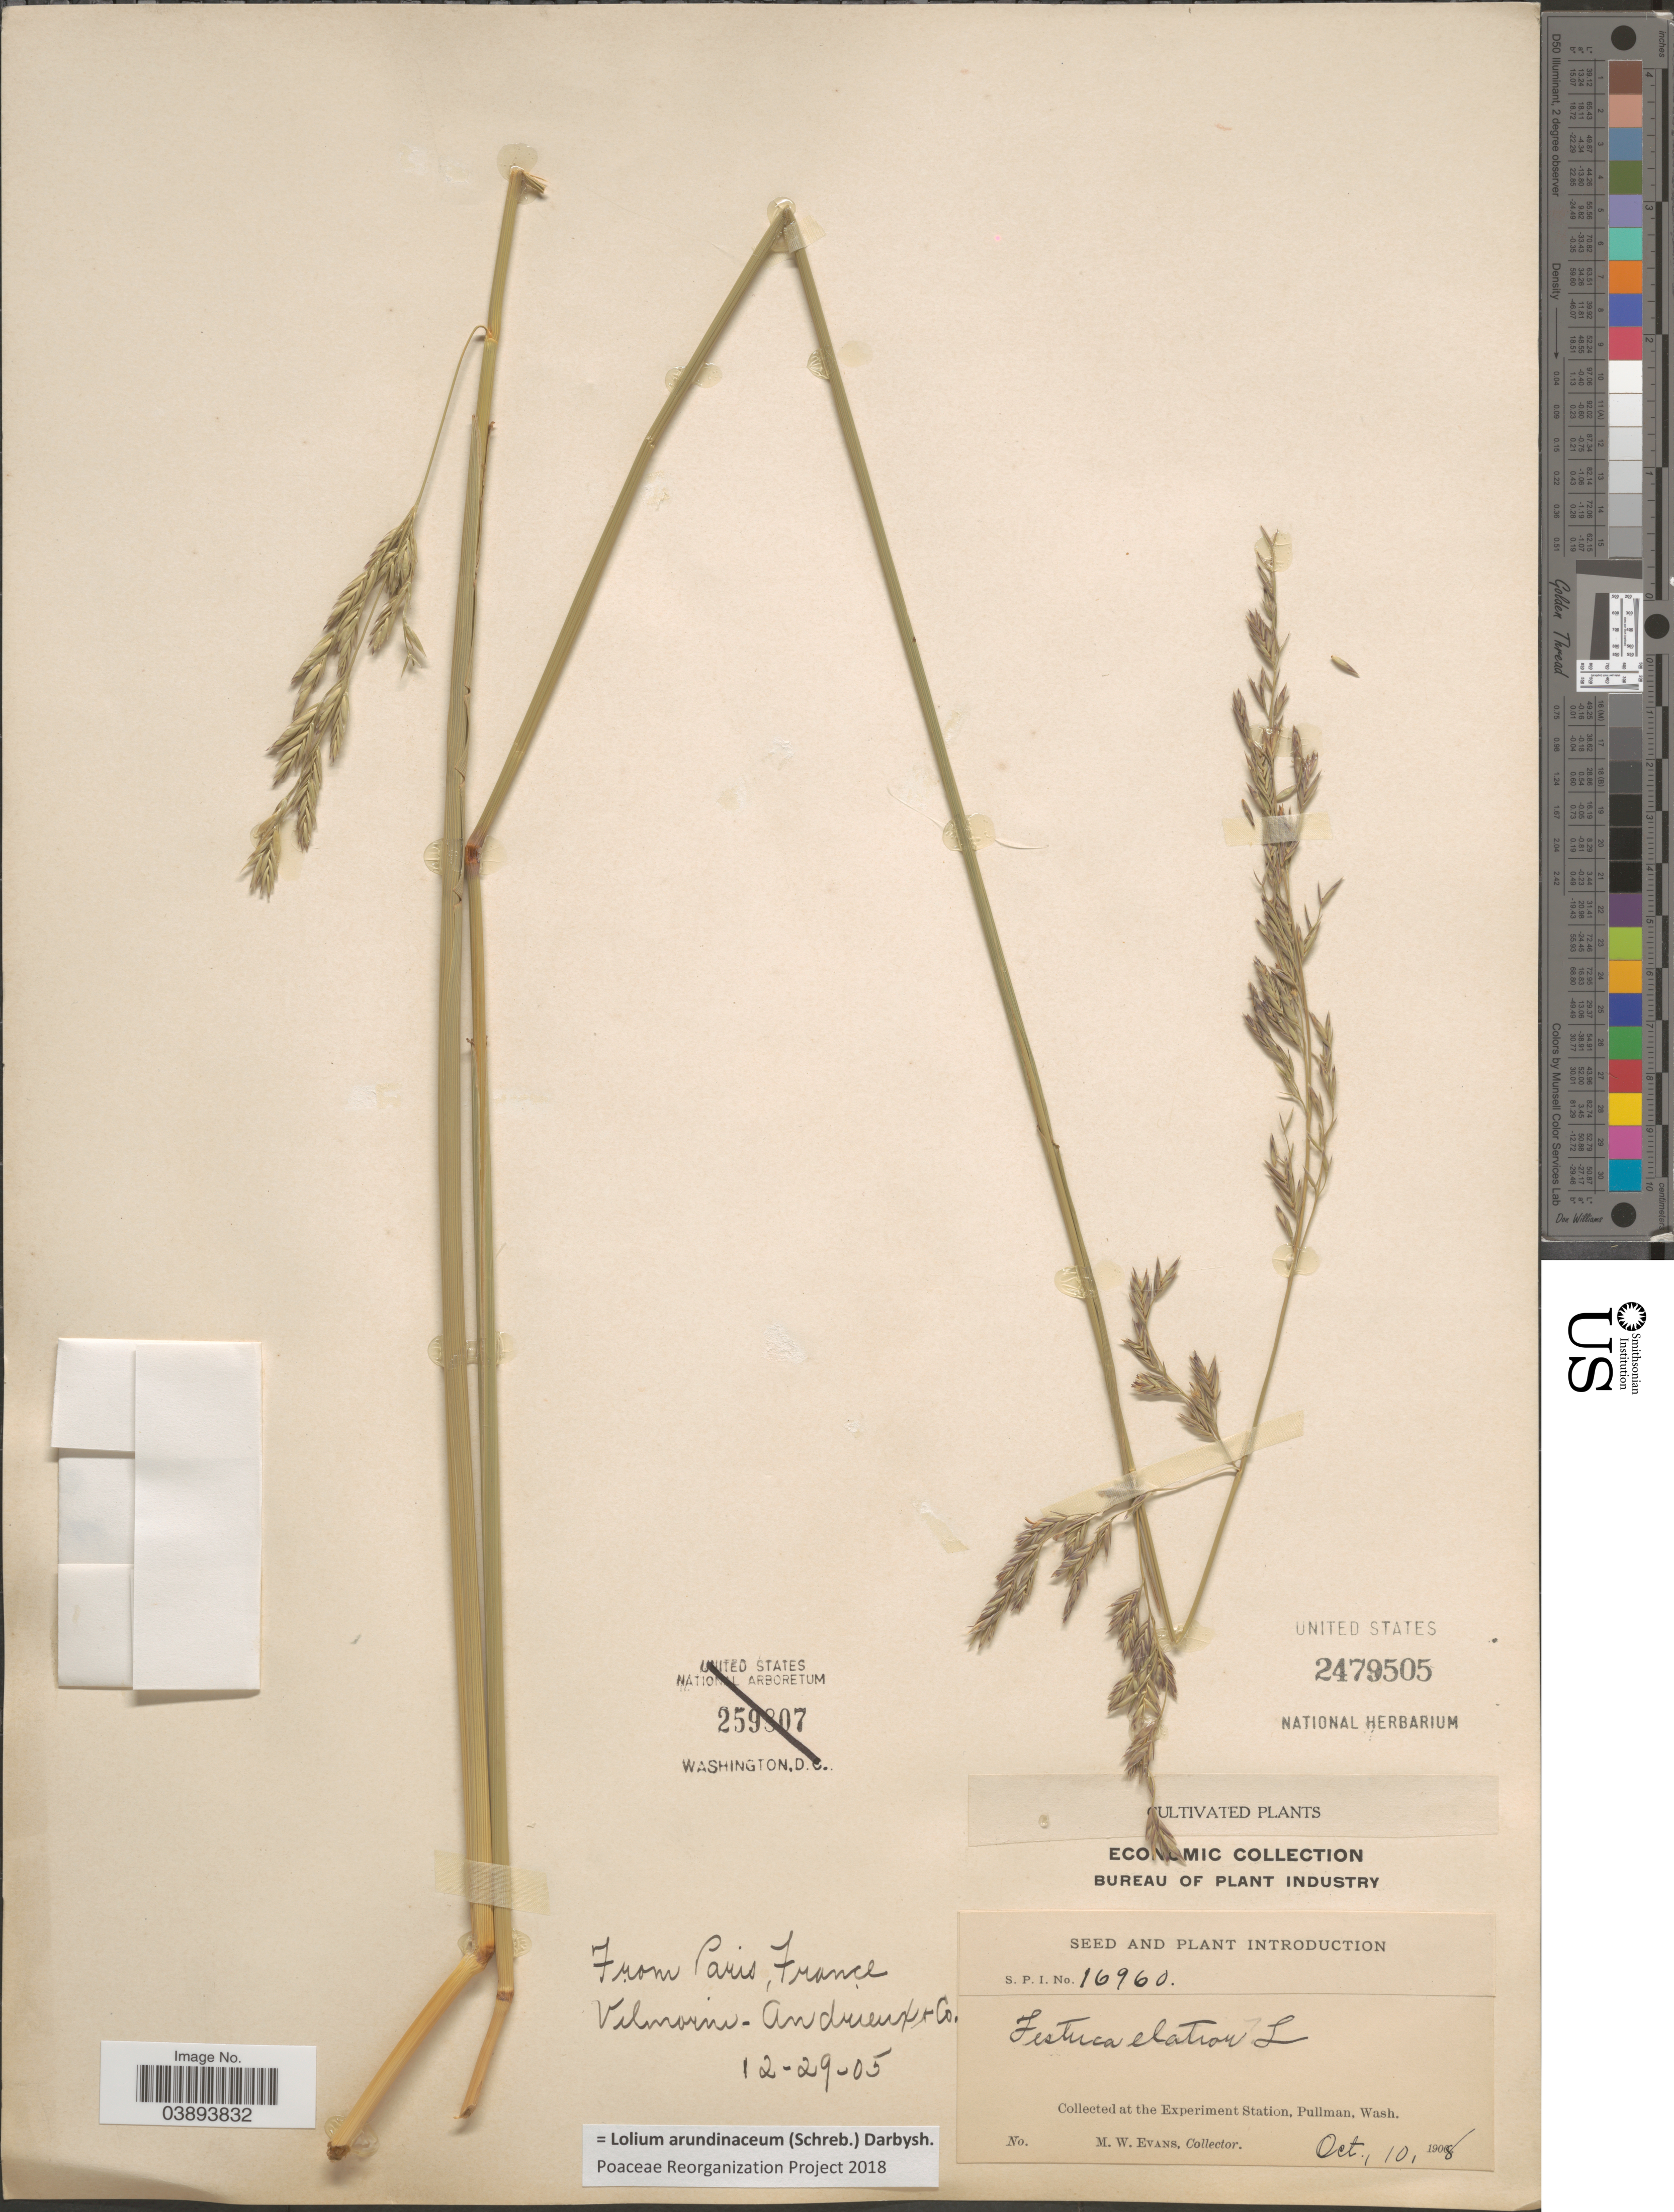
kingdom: Plantae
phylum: Tracheophyta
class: Liliopsida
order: Poales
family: Poaceae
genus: Lolium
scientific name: Lolium arundinaceum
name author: (Schreb.) Darbysh.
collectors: M. W. Evans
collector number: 16960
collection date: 1908-10-10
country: United States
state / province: Washington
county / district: Whitman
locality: At the Experiment Station, Pullman.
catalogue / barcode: US 2479505